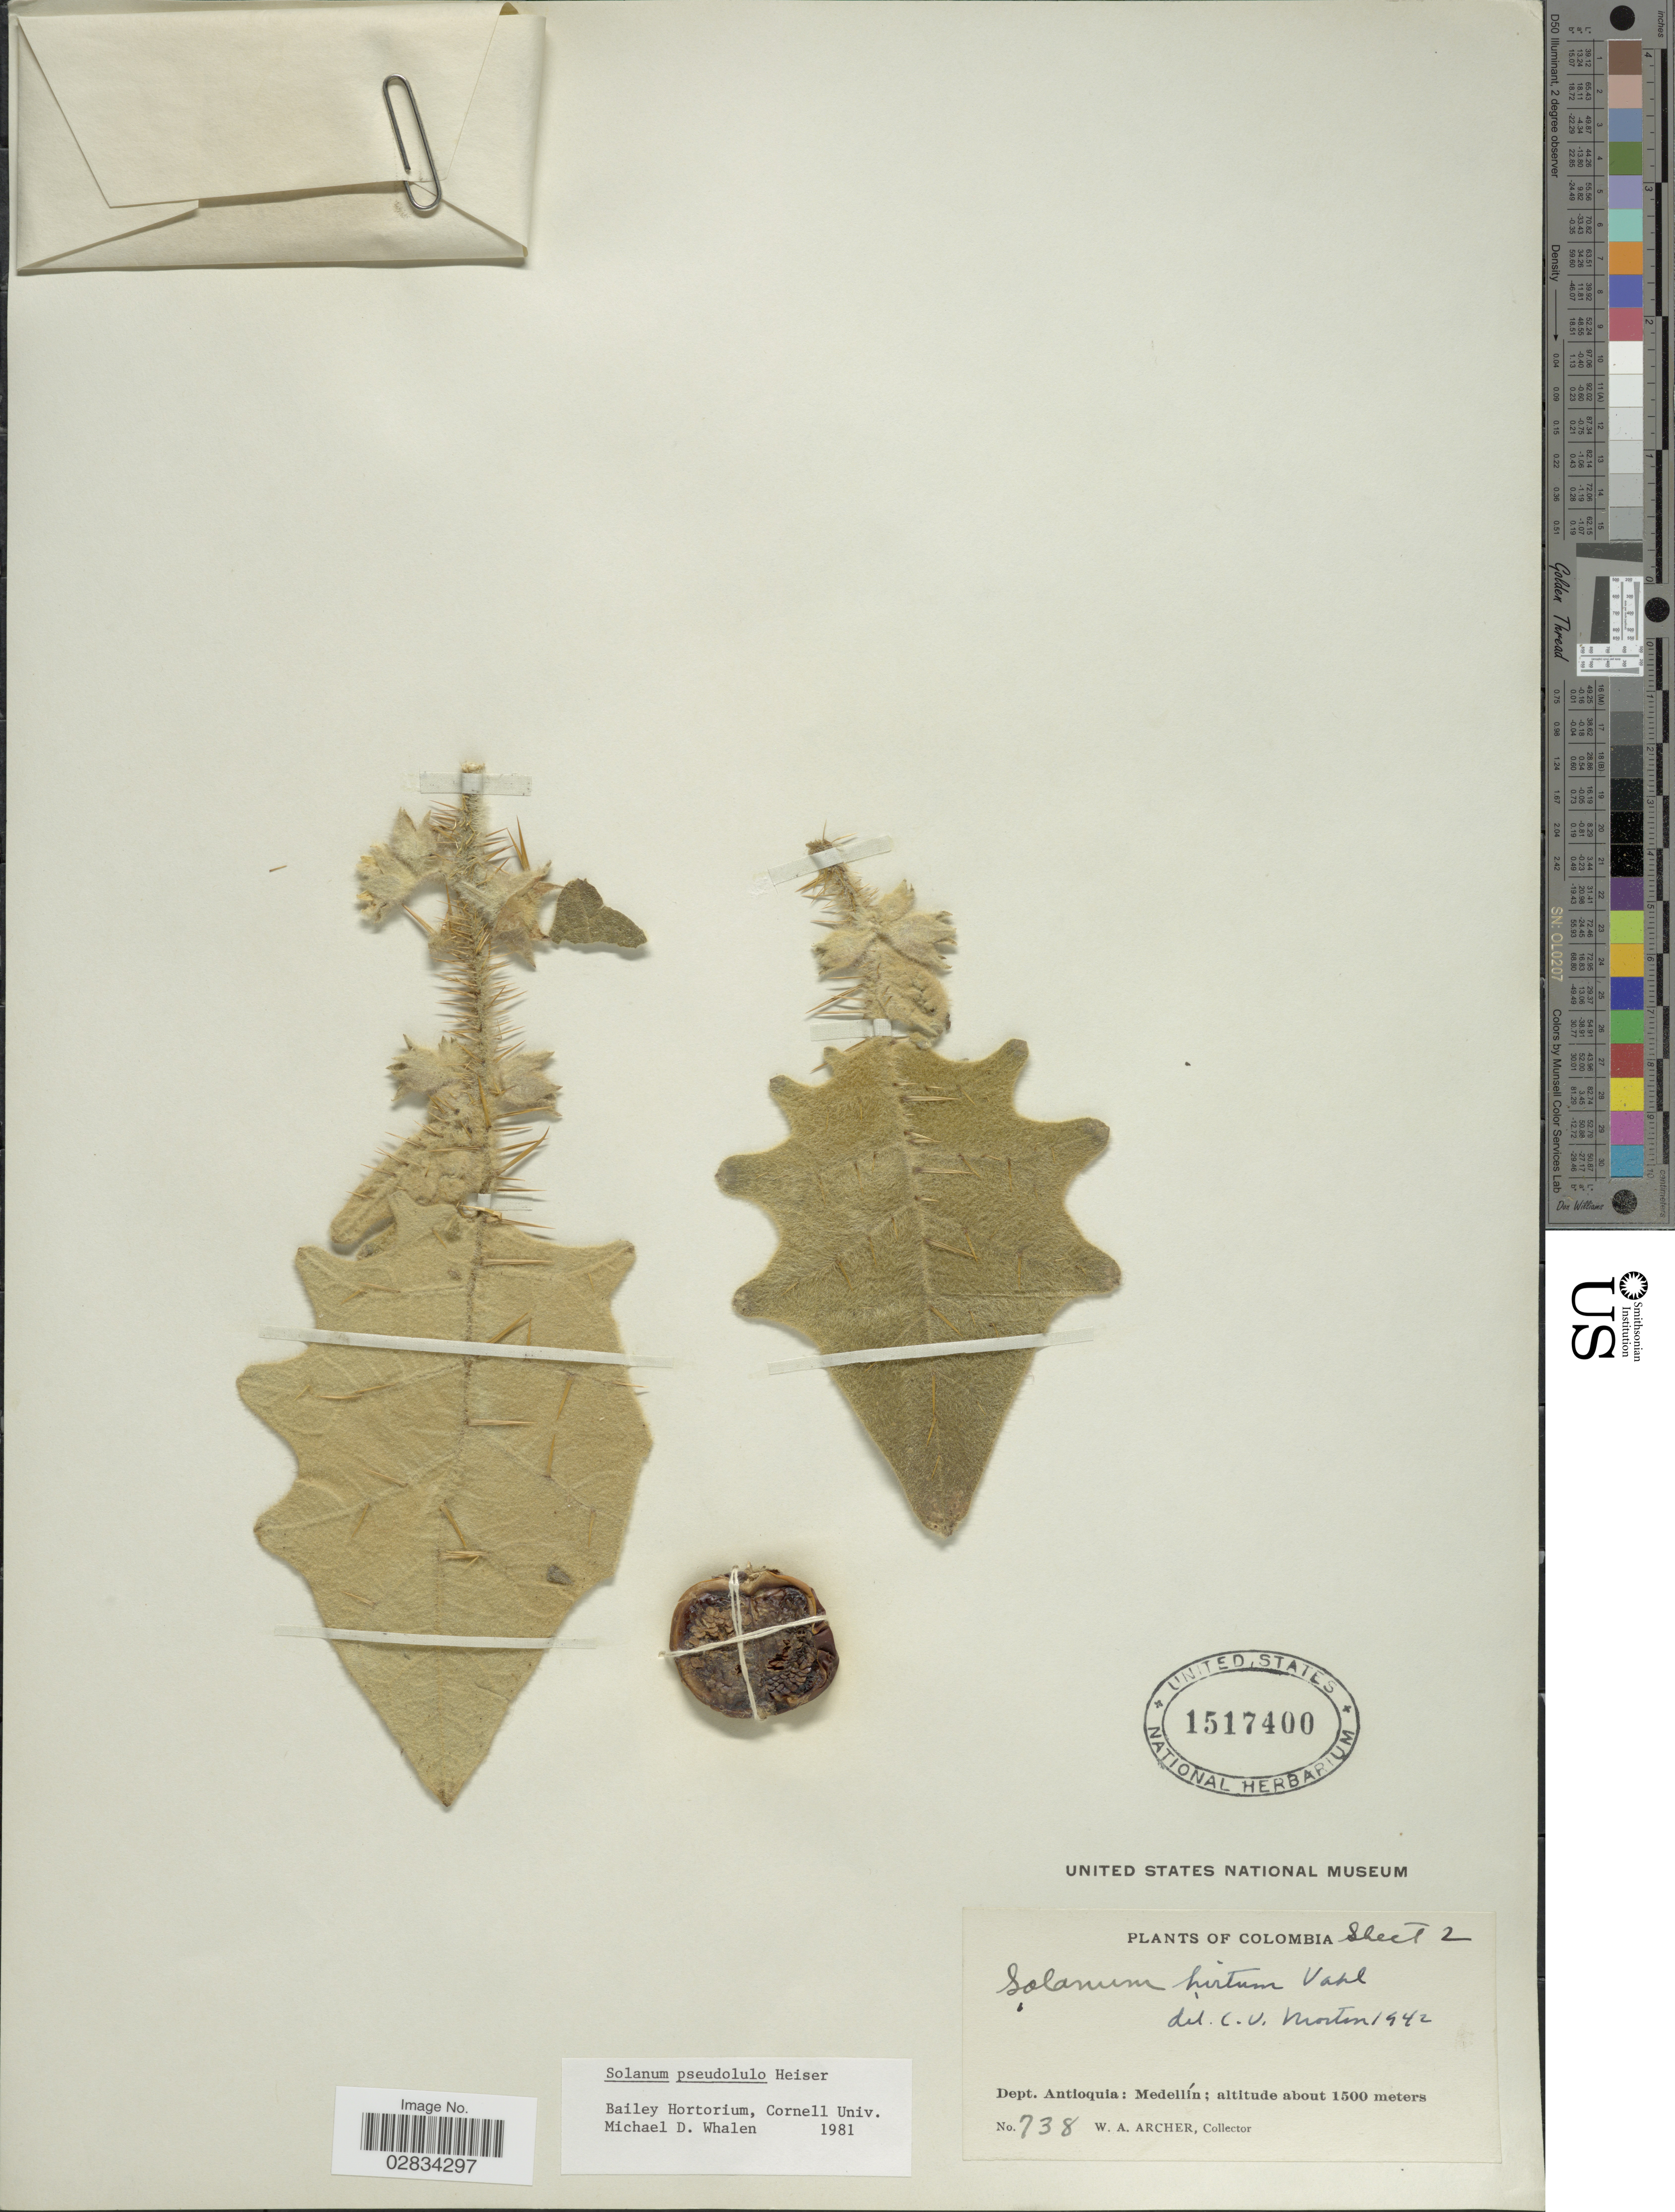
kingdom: Plantae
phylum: Tracheophyta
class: Magnoliopsida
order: Solanales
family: Solanaceae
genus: Solanum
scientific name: Solanum pseudolulo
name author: Heiser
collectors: W. A. Archer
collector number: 738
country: Colombia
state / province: Antioquia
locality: Dept. Antioquia: Medellín.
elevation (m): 1500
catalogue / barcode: US 1517400